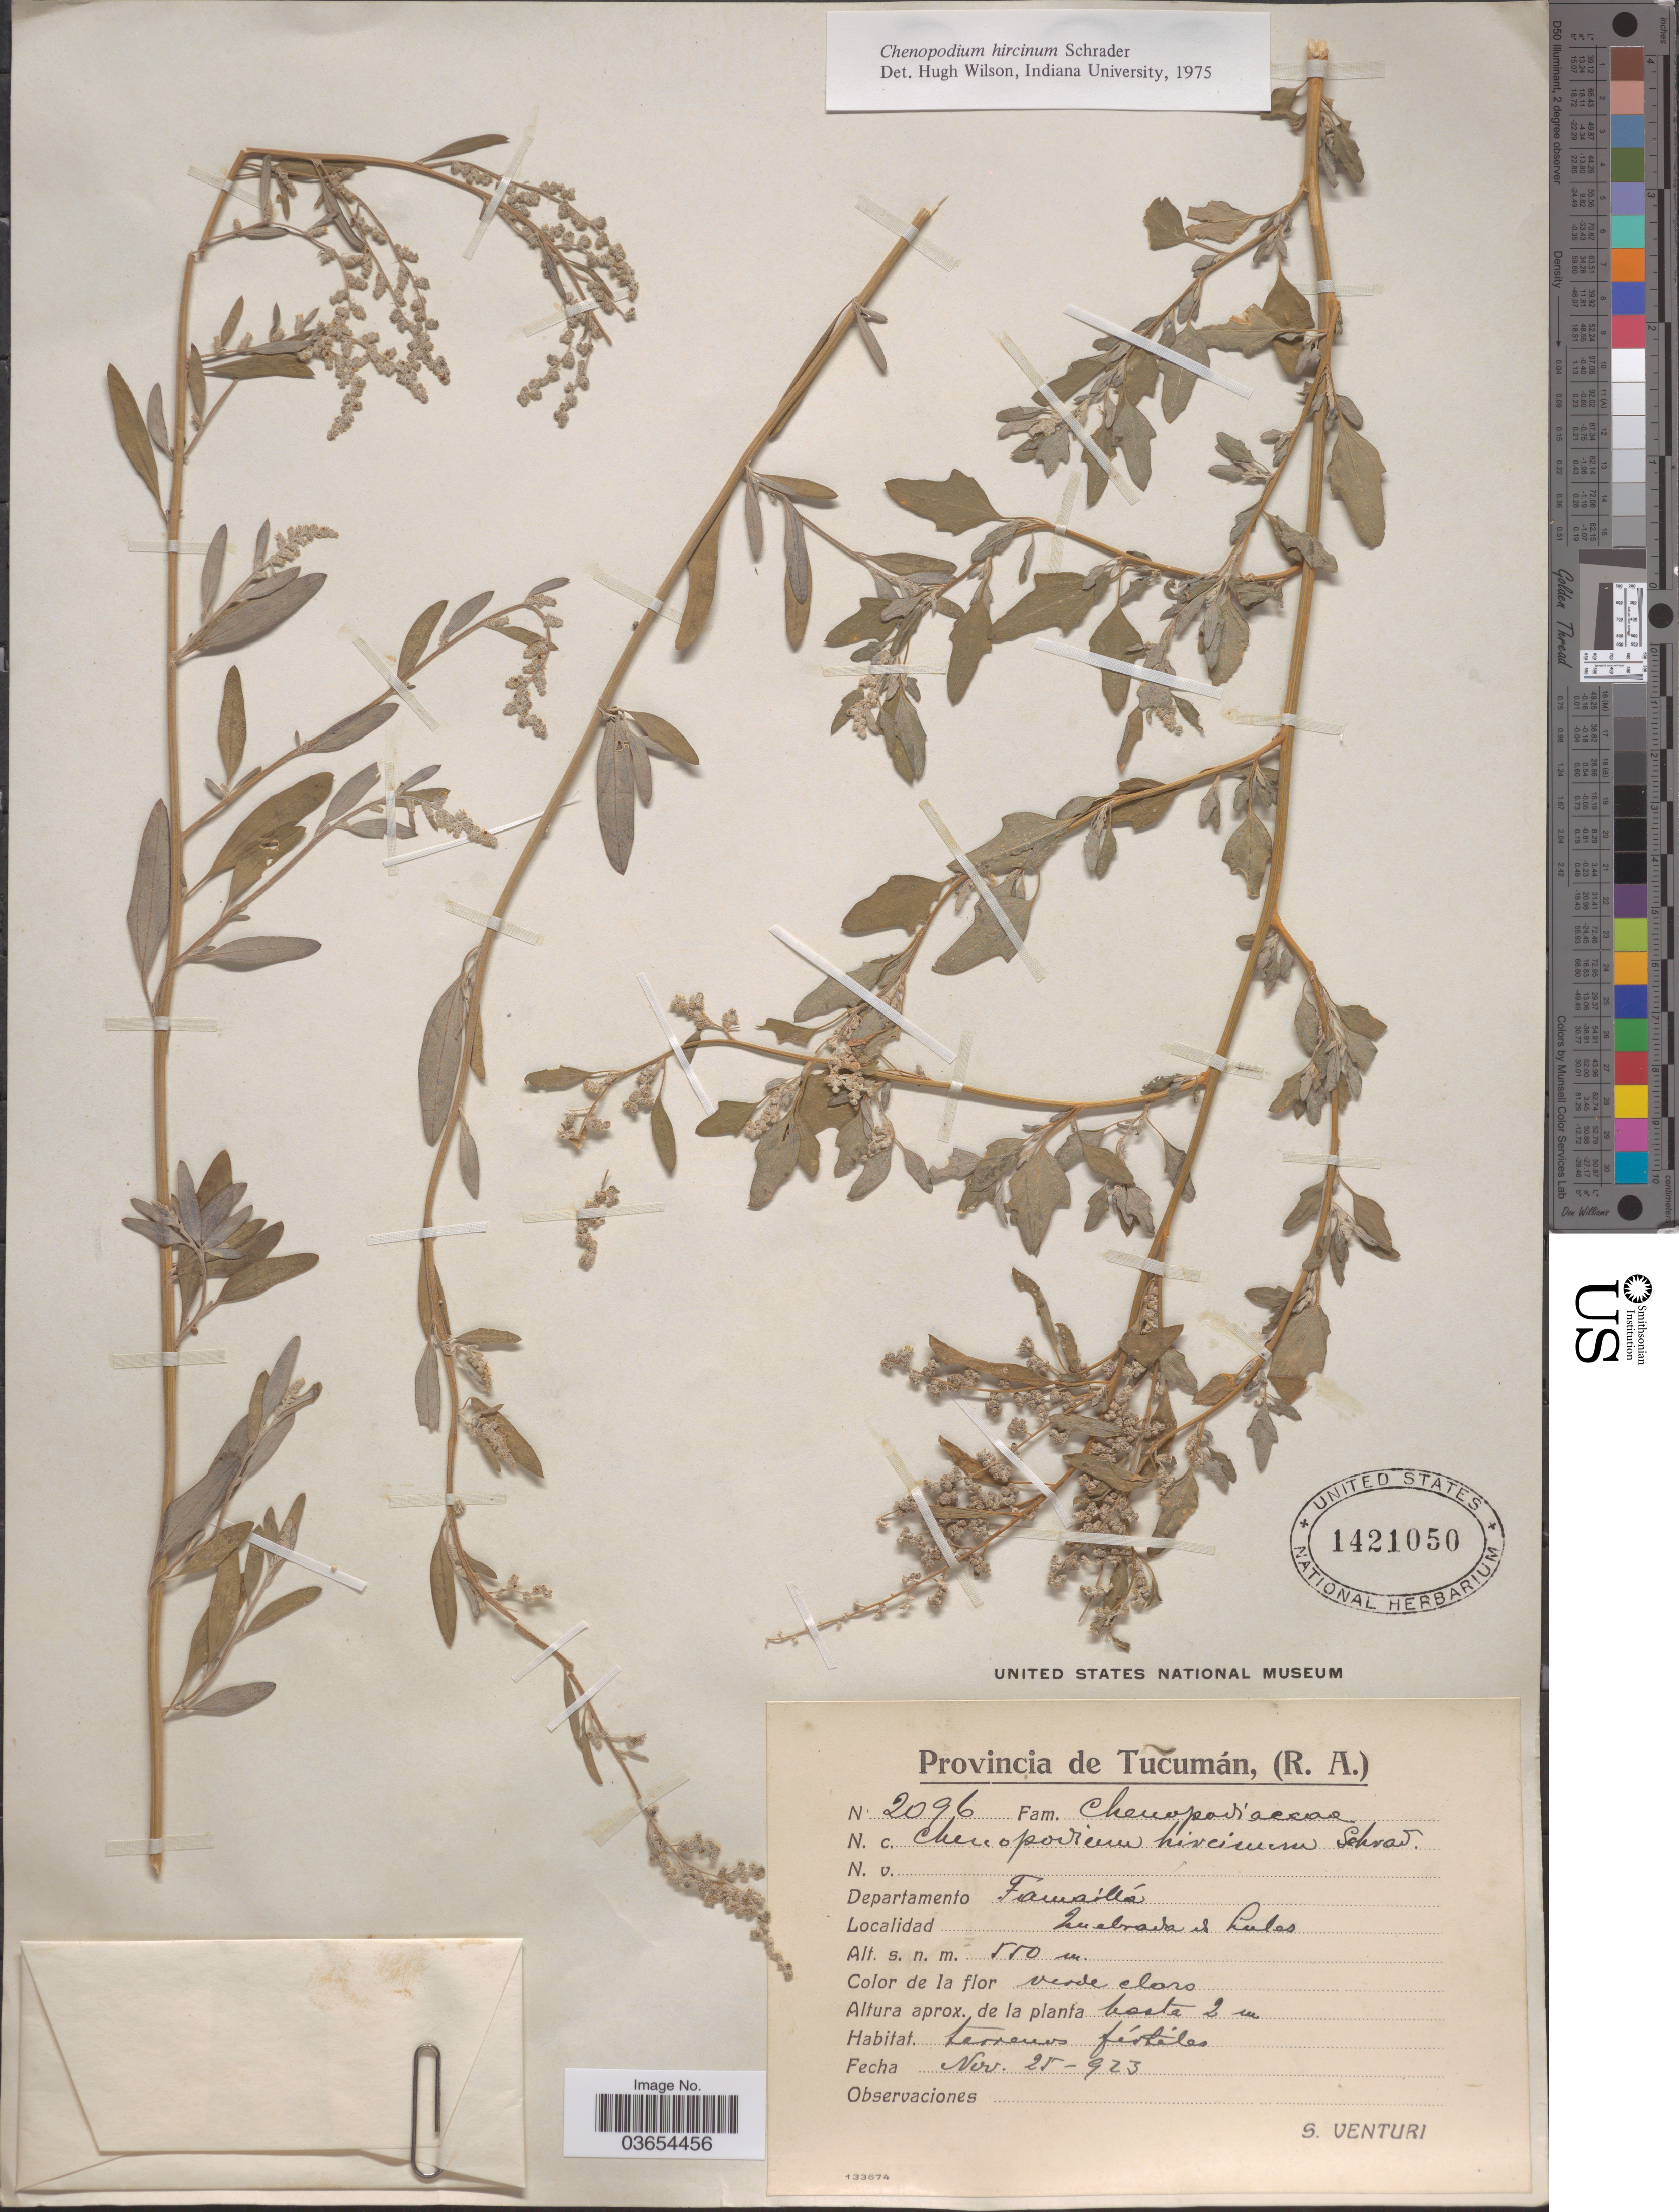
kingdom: Plantae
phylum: Tracheophyta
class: Magnoliopsida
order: Caryophyllales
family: Amaranthaceae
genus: Chenopodium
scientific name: Chenopodium hircinum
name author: Schrad.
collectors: S. Venturi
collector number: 2096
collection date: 1923-11-25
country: Argentina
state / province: Tucuman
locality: Departamento Famaillá. Quebrada de Lules.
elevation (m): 550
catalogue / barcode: US 1421050